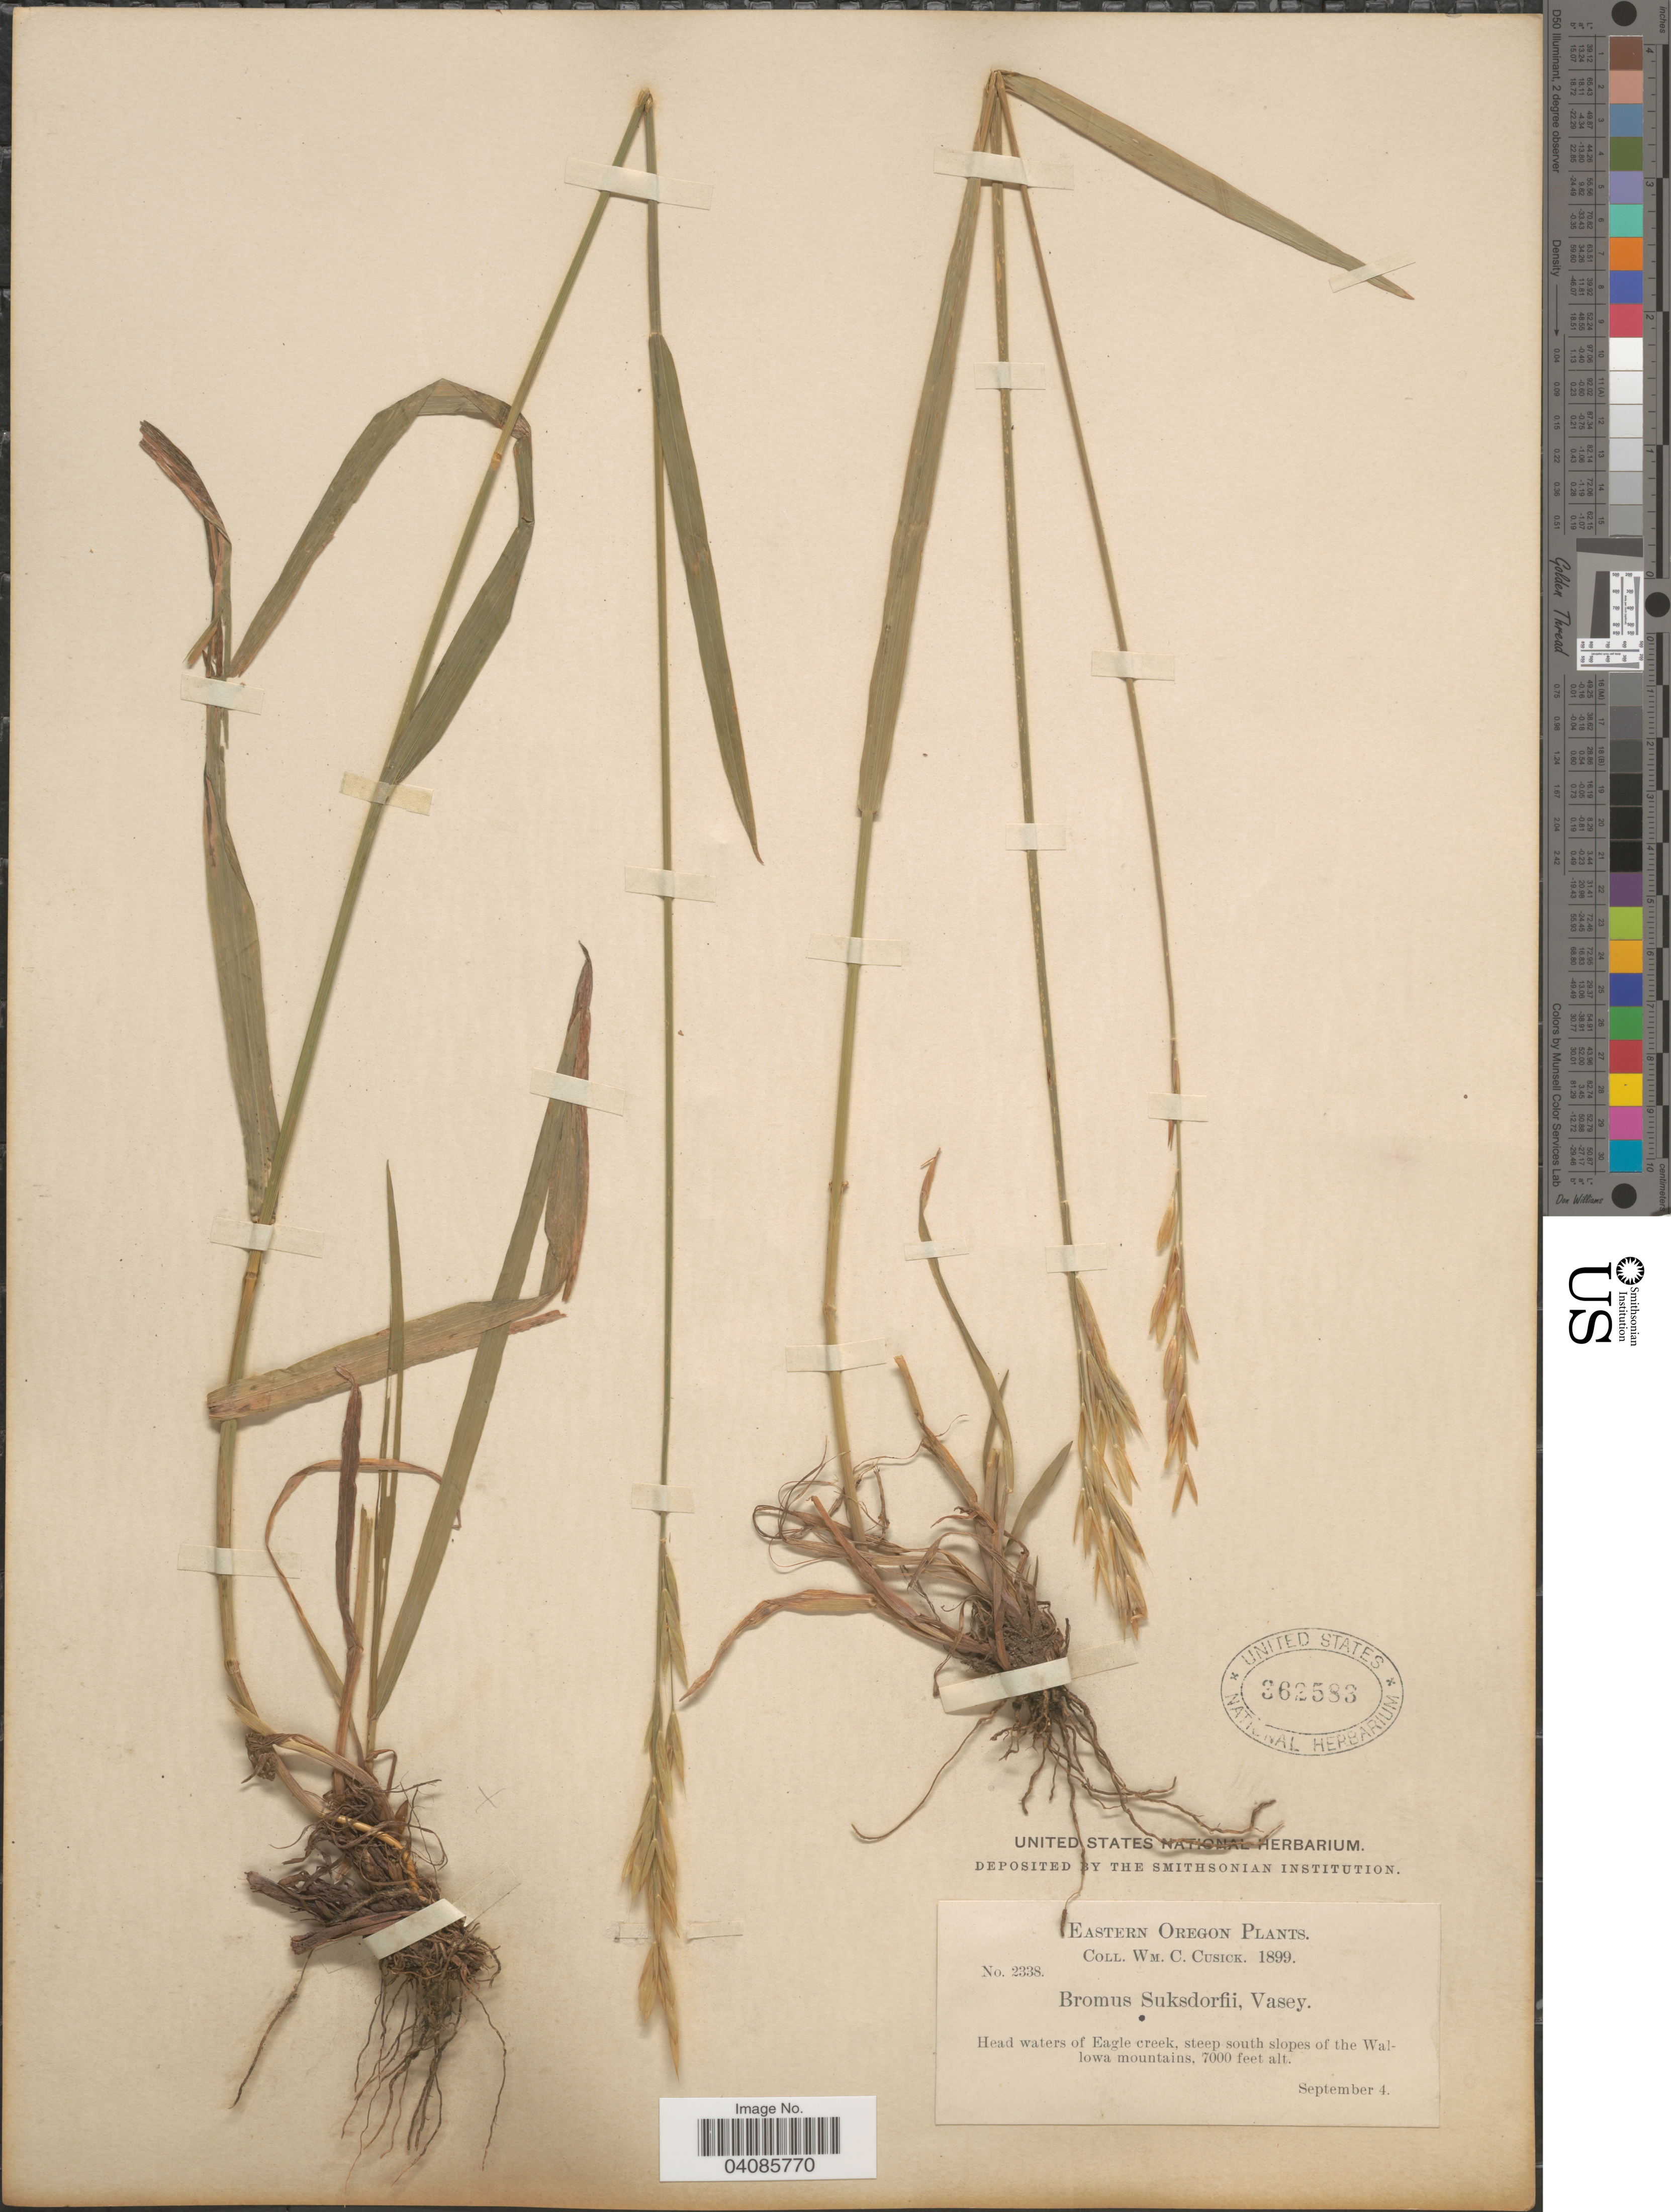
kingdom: Plantae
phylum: Tracheophyta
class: Liliopsida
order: Poales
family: Poaceae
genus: Bromus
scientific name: Bromus suksdorfii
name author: Vasey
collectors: W. C. Cusick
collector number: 2338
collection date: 1899-09-04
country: United States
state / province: Oregon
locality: Eastern Oregon. Head waters of Eagle creek, steep south slopes of the Wallowa mountains.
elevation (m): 2134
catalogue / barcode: US 362583